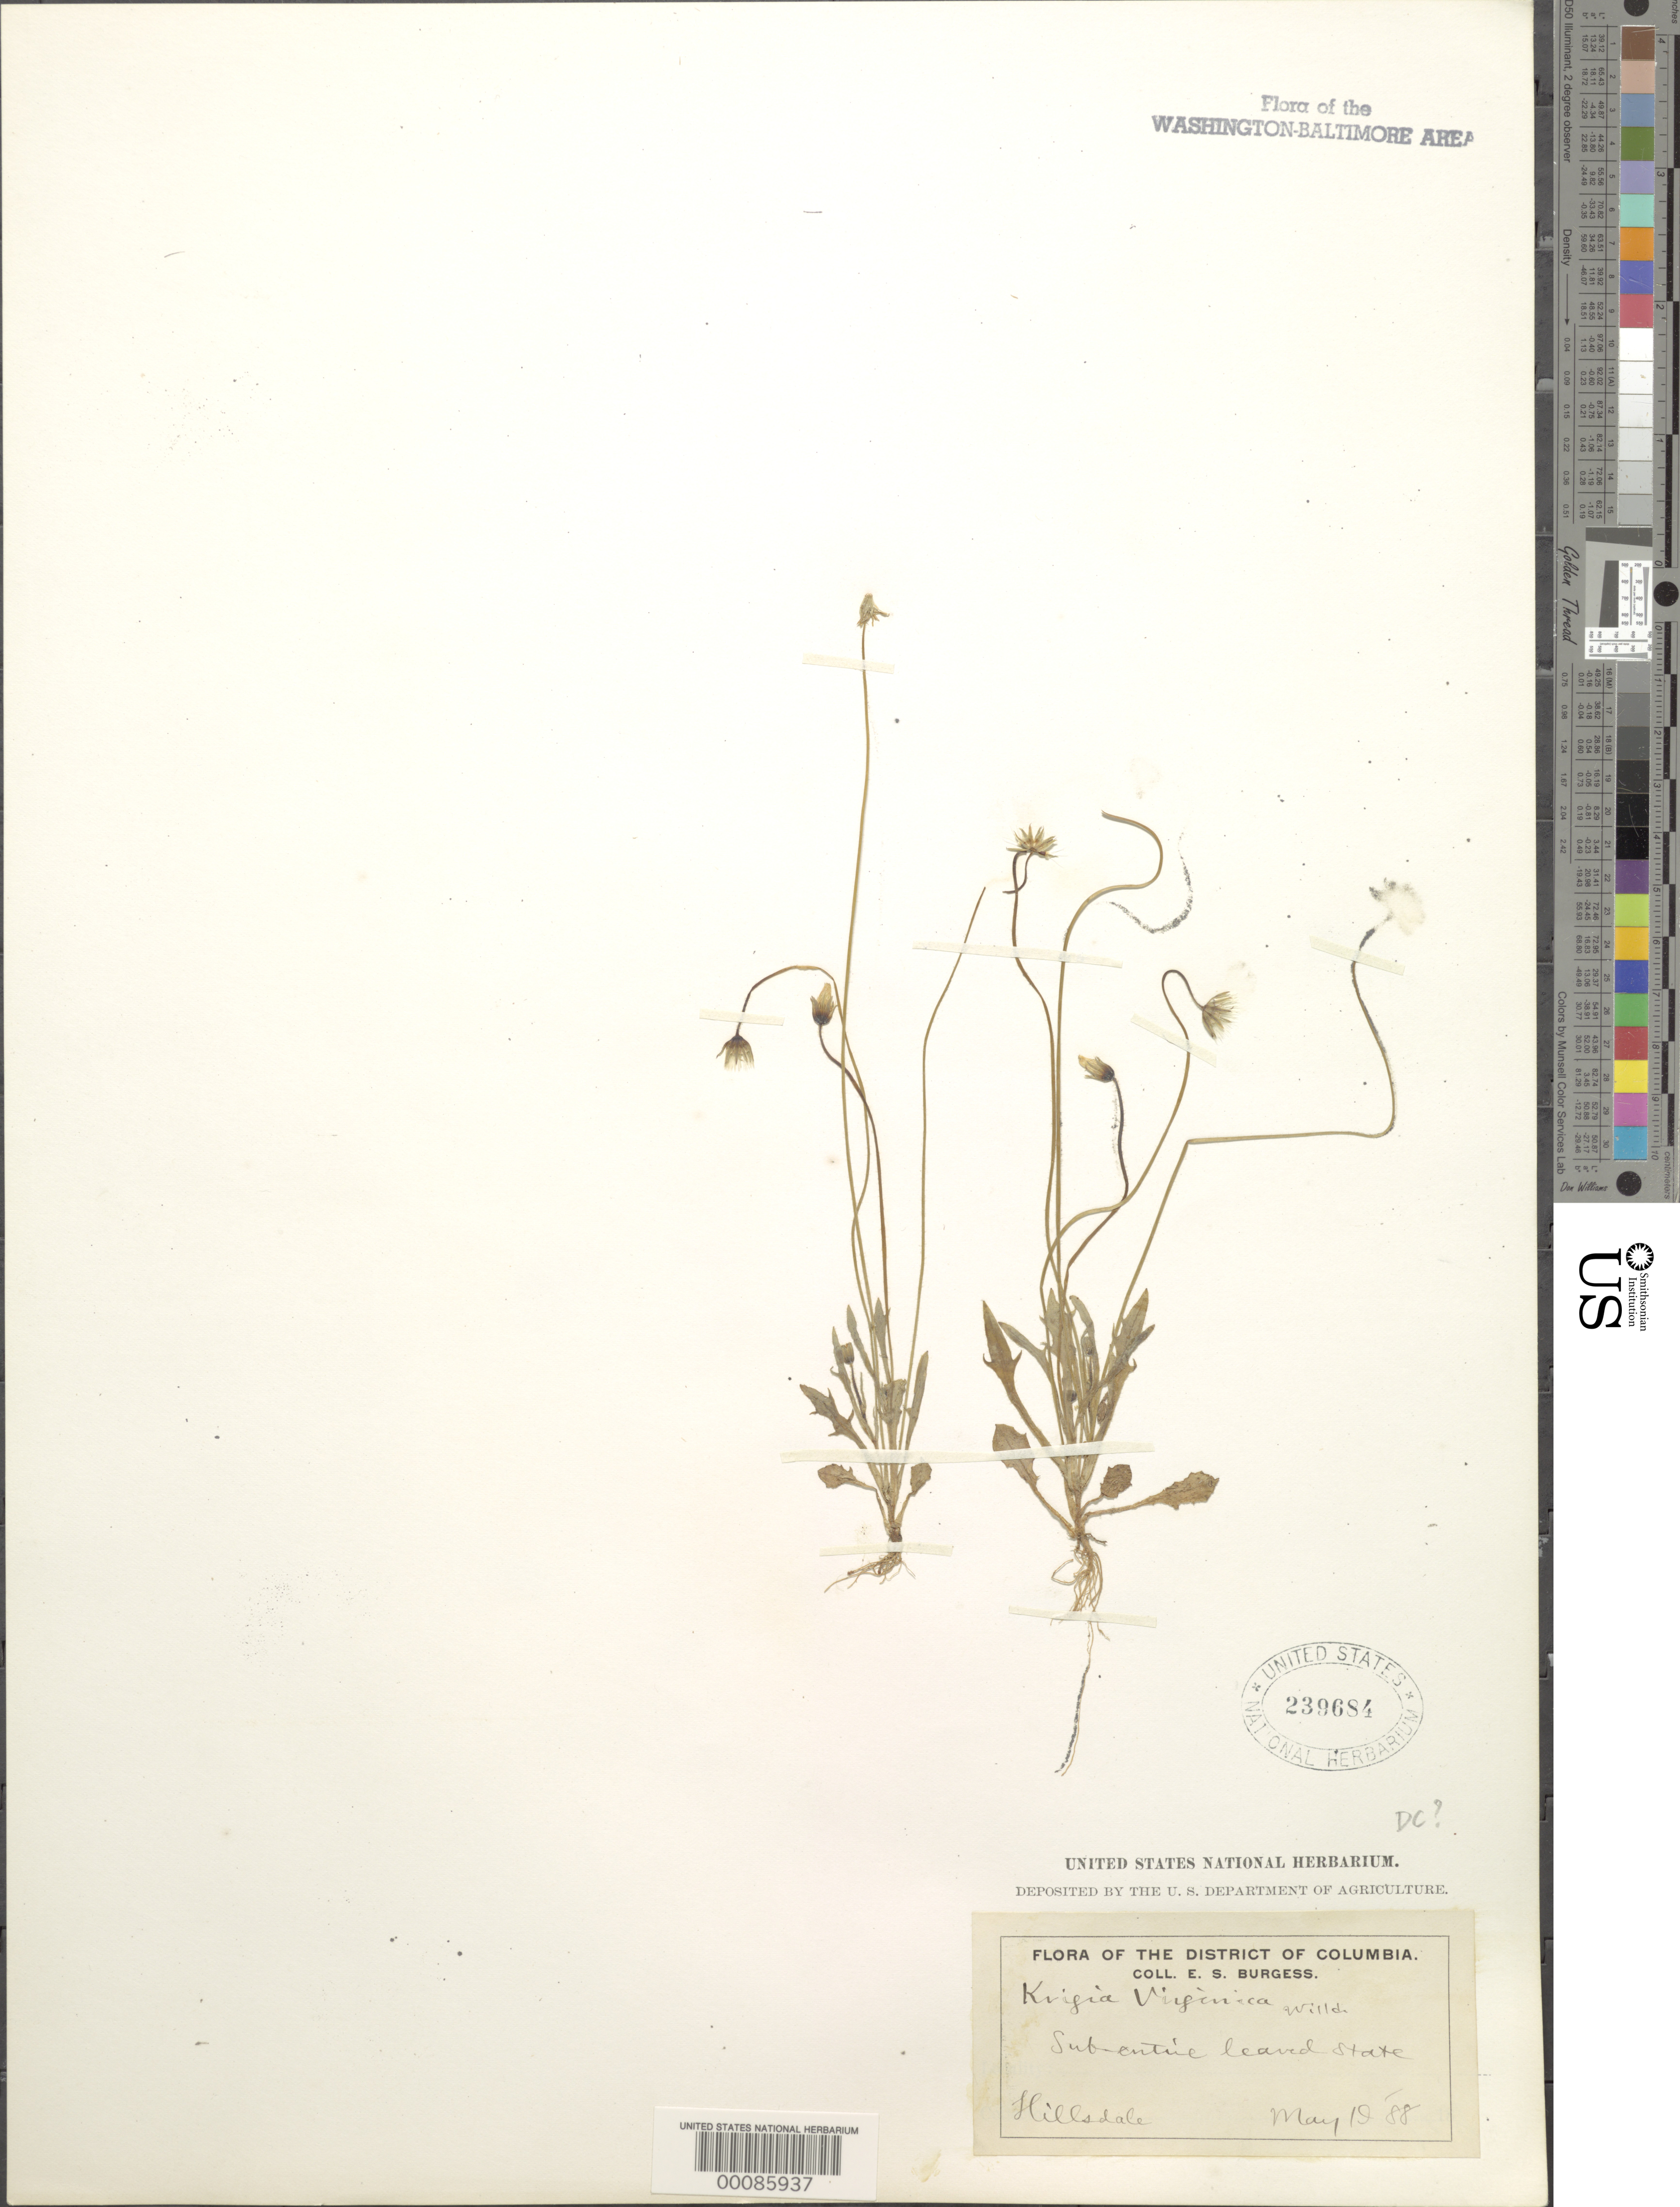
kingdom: Plantae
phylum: Tracheophyta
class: Magnoliopsida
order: Asterales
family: Asteraceae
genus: Krigia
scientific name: Krigia virginica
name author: (L.) Willd.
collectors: E. Burgess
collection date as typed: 19 May 1888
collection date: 1888-05-19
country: United States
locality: Hillsdale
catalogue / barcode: US 239684